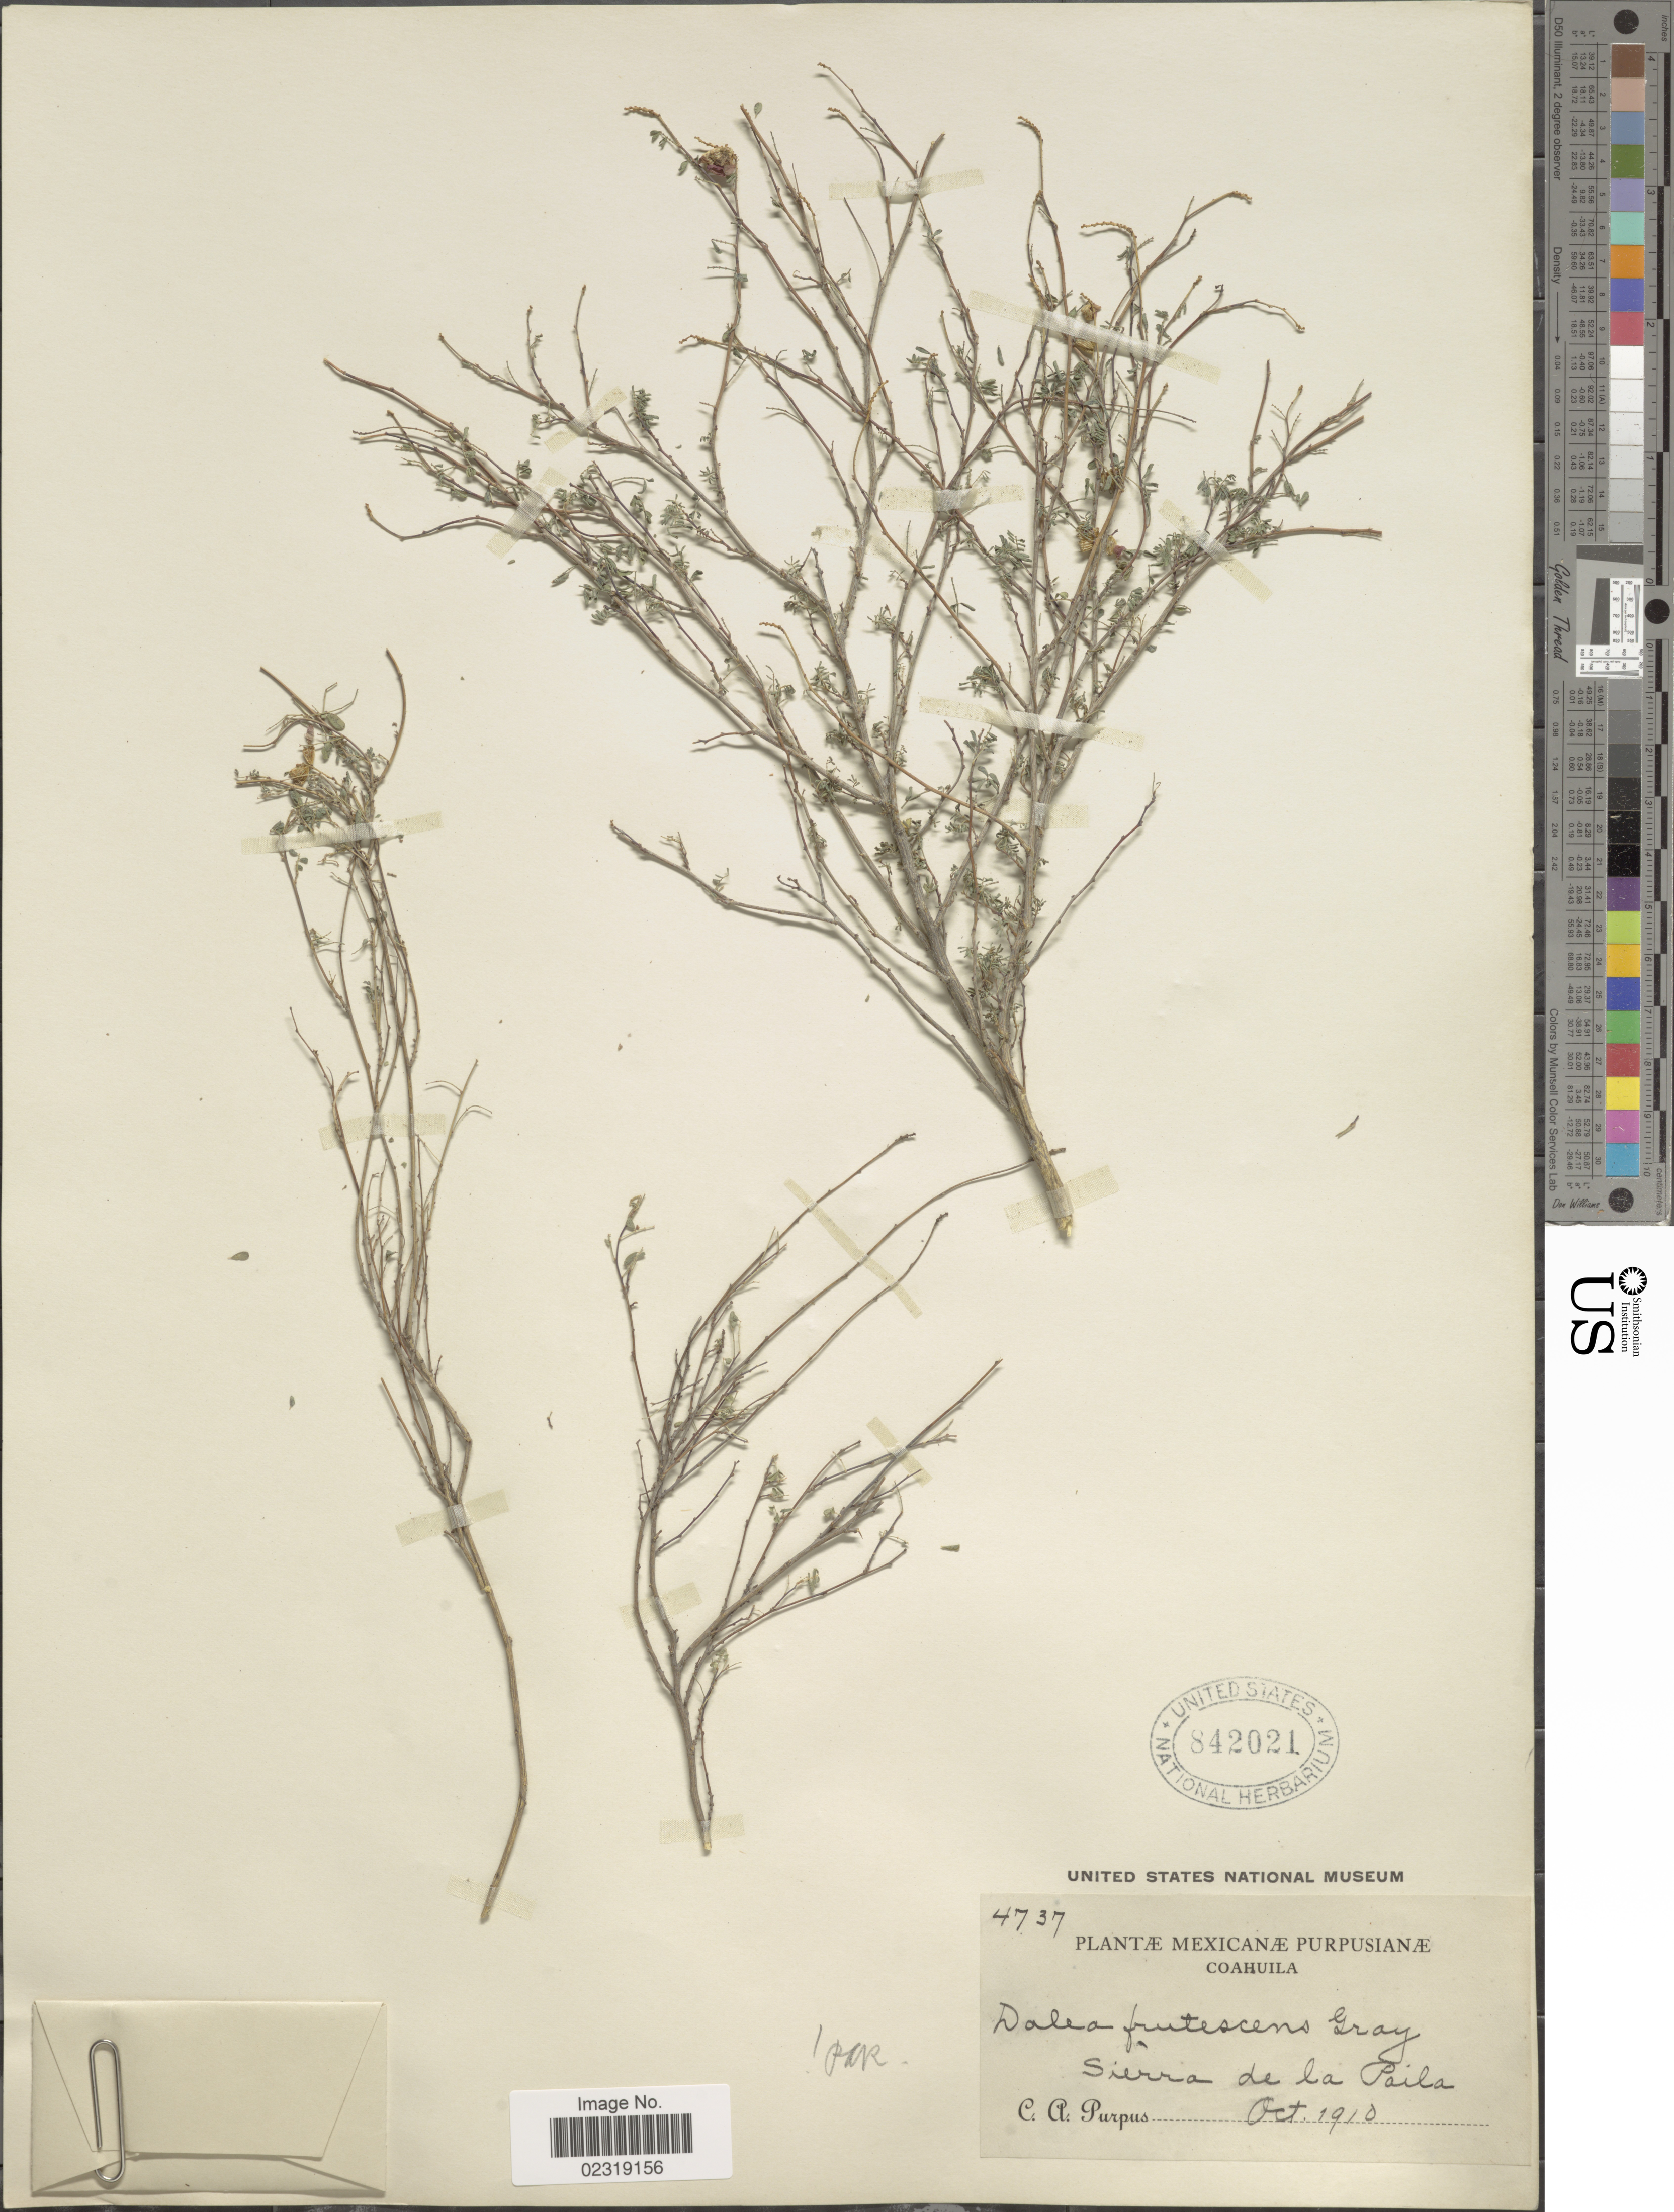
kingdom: Plantae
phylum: Tracheophyta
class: Magnoliopsida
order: Fabales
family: Fabaceae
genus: Dalea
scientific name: Dalea frutescens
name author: A. Gray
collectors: C. A. Purpus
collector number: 4737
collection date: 1910-10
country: Mexico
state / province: Coahuila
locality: Sierra de la Paila.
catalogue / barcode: US 842021